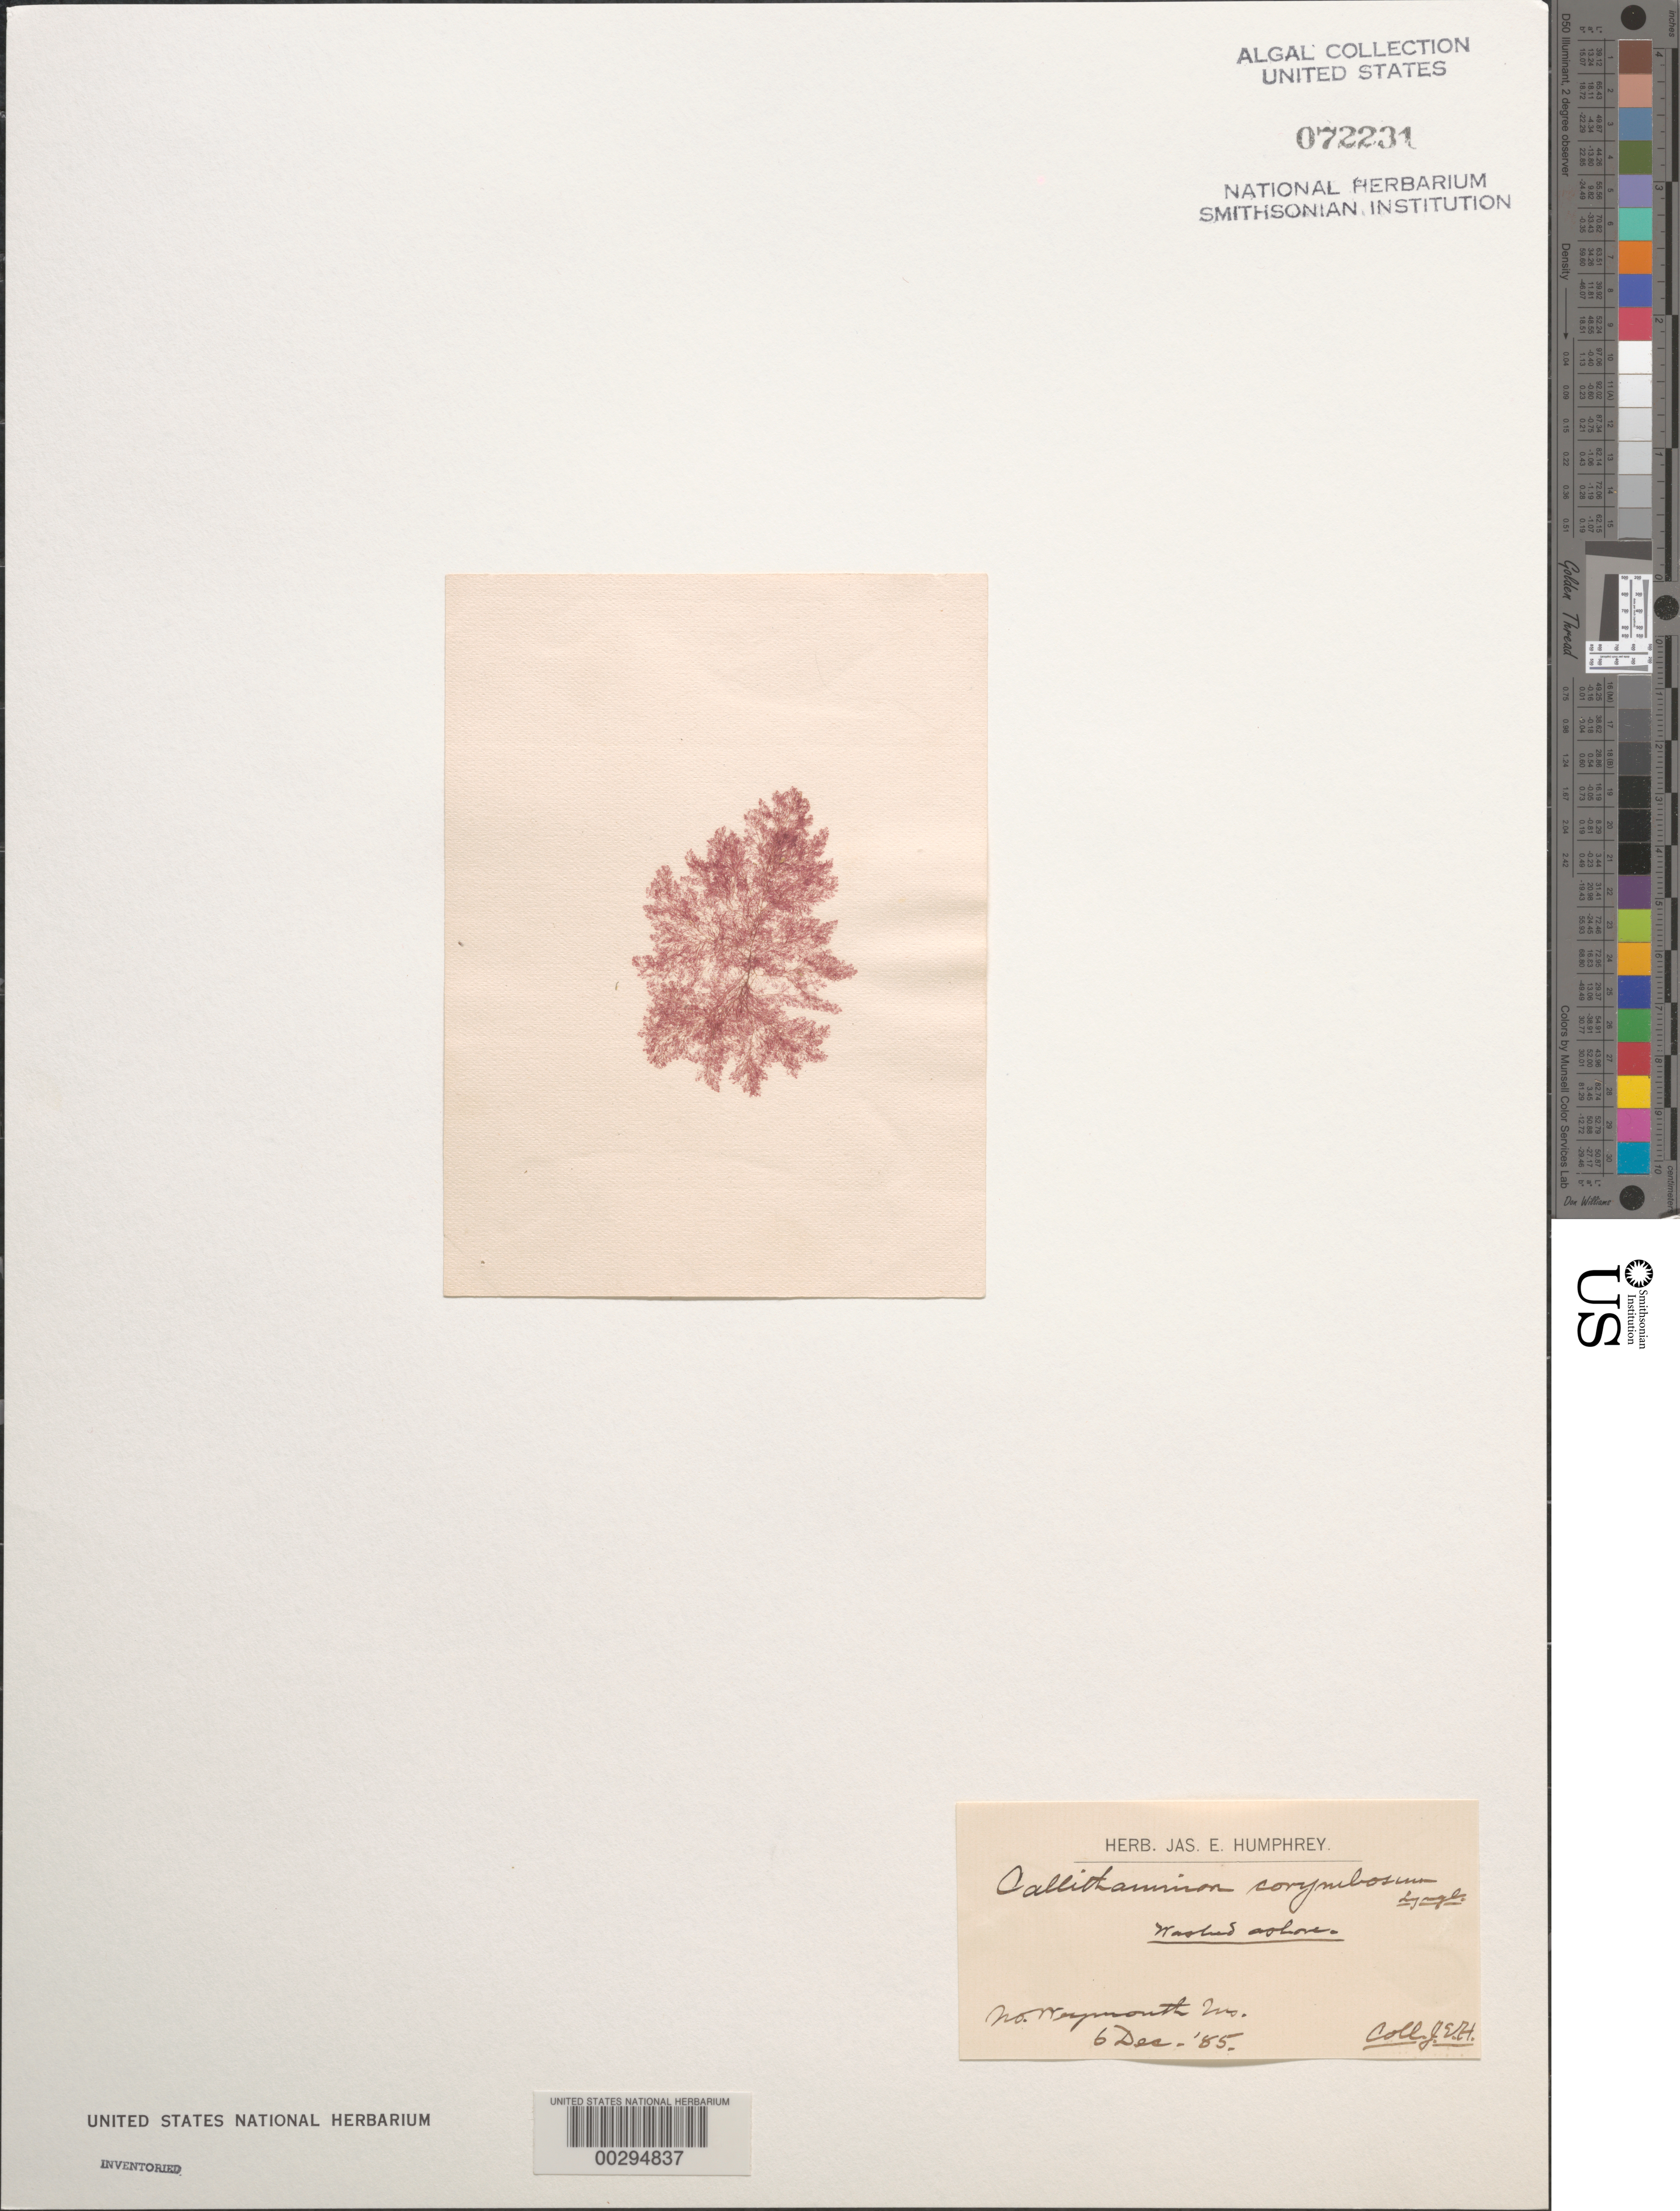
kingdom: Plantae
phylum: Rhodophyta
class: Florideophyceae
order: Ceramiales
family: Callithamniaceae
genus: Callithamnion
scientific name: Callithamnion corymbosum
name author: (Sm.) Lyngb.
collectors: J. Humphrey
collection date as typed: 06 Dec 1885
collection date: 1885-12-06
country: United States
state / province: Massachusetts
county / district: Norfolk County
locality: North Weymouth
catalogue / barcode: US 72231